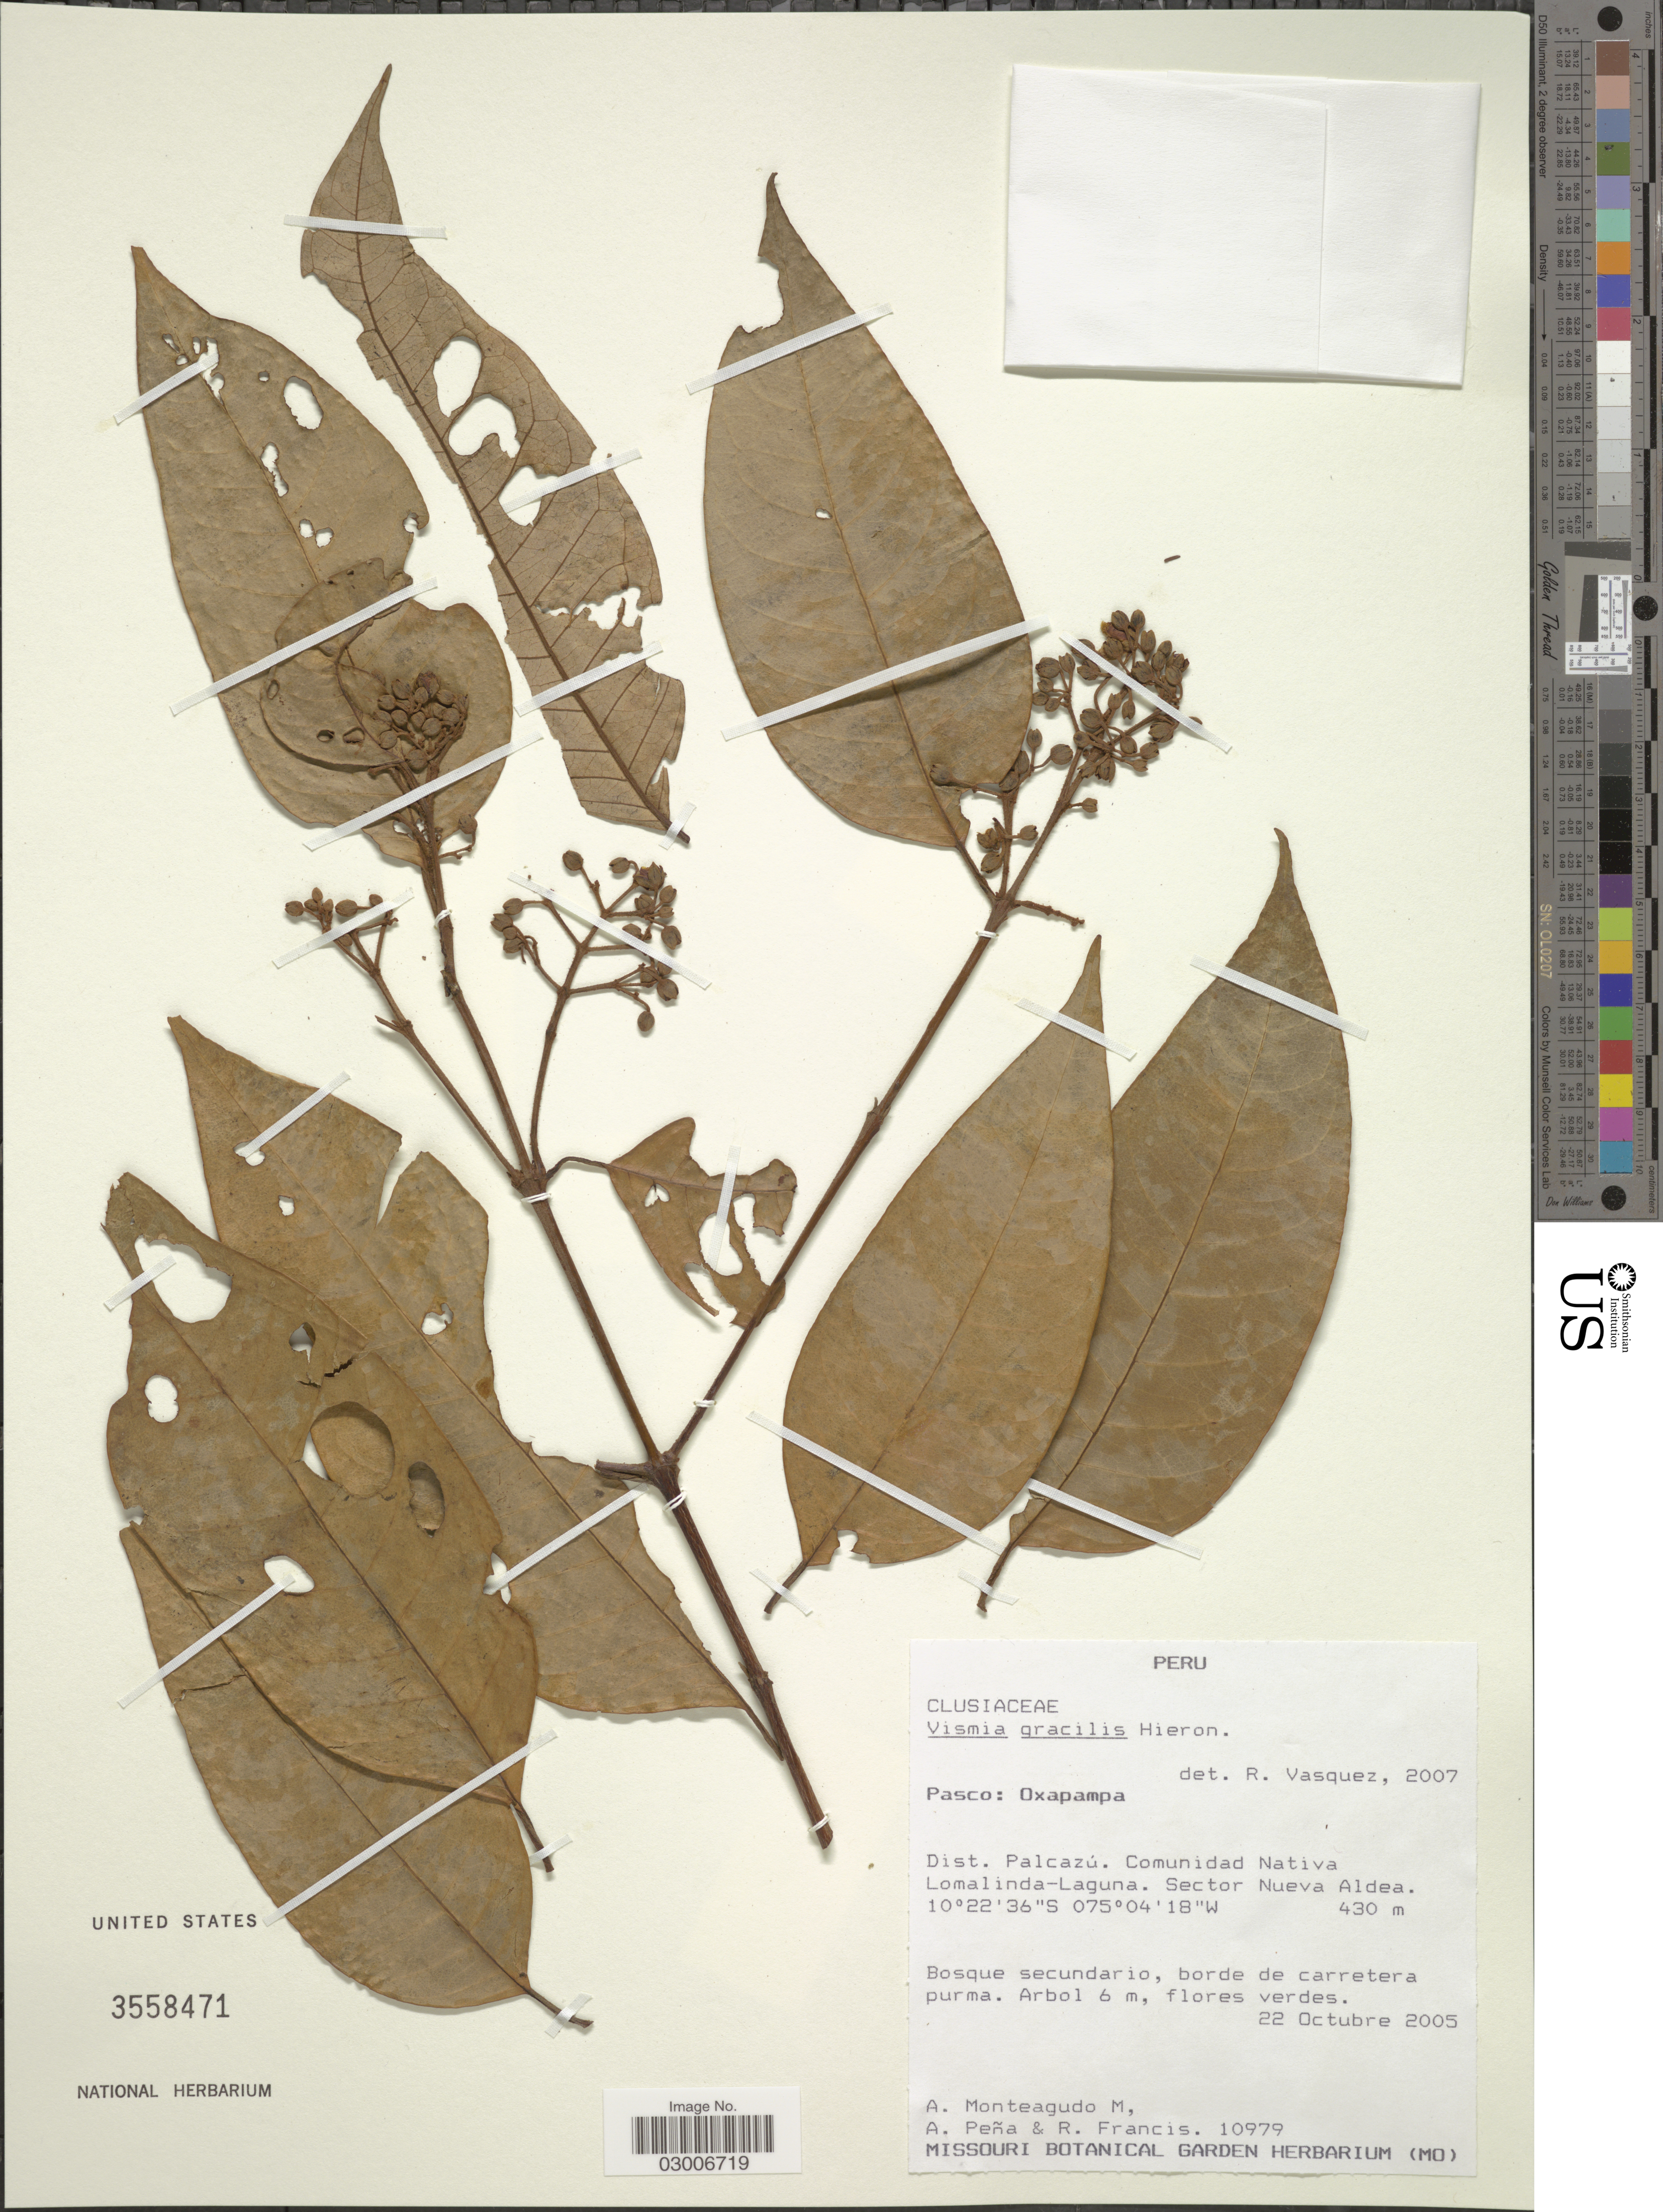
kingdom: Plantae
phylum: Tracheophyta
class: Magnoliopsida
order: Malpighiales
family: Hypericaceae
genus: Vismia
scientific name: Vismia gracilis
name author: Hieron.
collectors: A. Monteagudo, A. Peña & R. Francis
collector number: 10979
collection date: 2005-10-22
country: Peru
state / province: Pasco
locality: Oxapampa, Dist. Palcazú, Comunidad Nativa Lomalinda-Laguna, Sector Nueva Aldea.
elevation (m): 430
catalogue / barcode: US 3558471